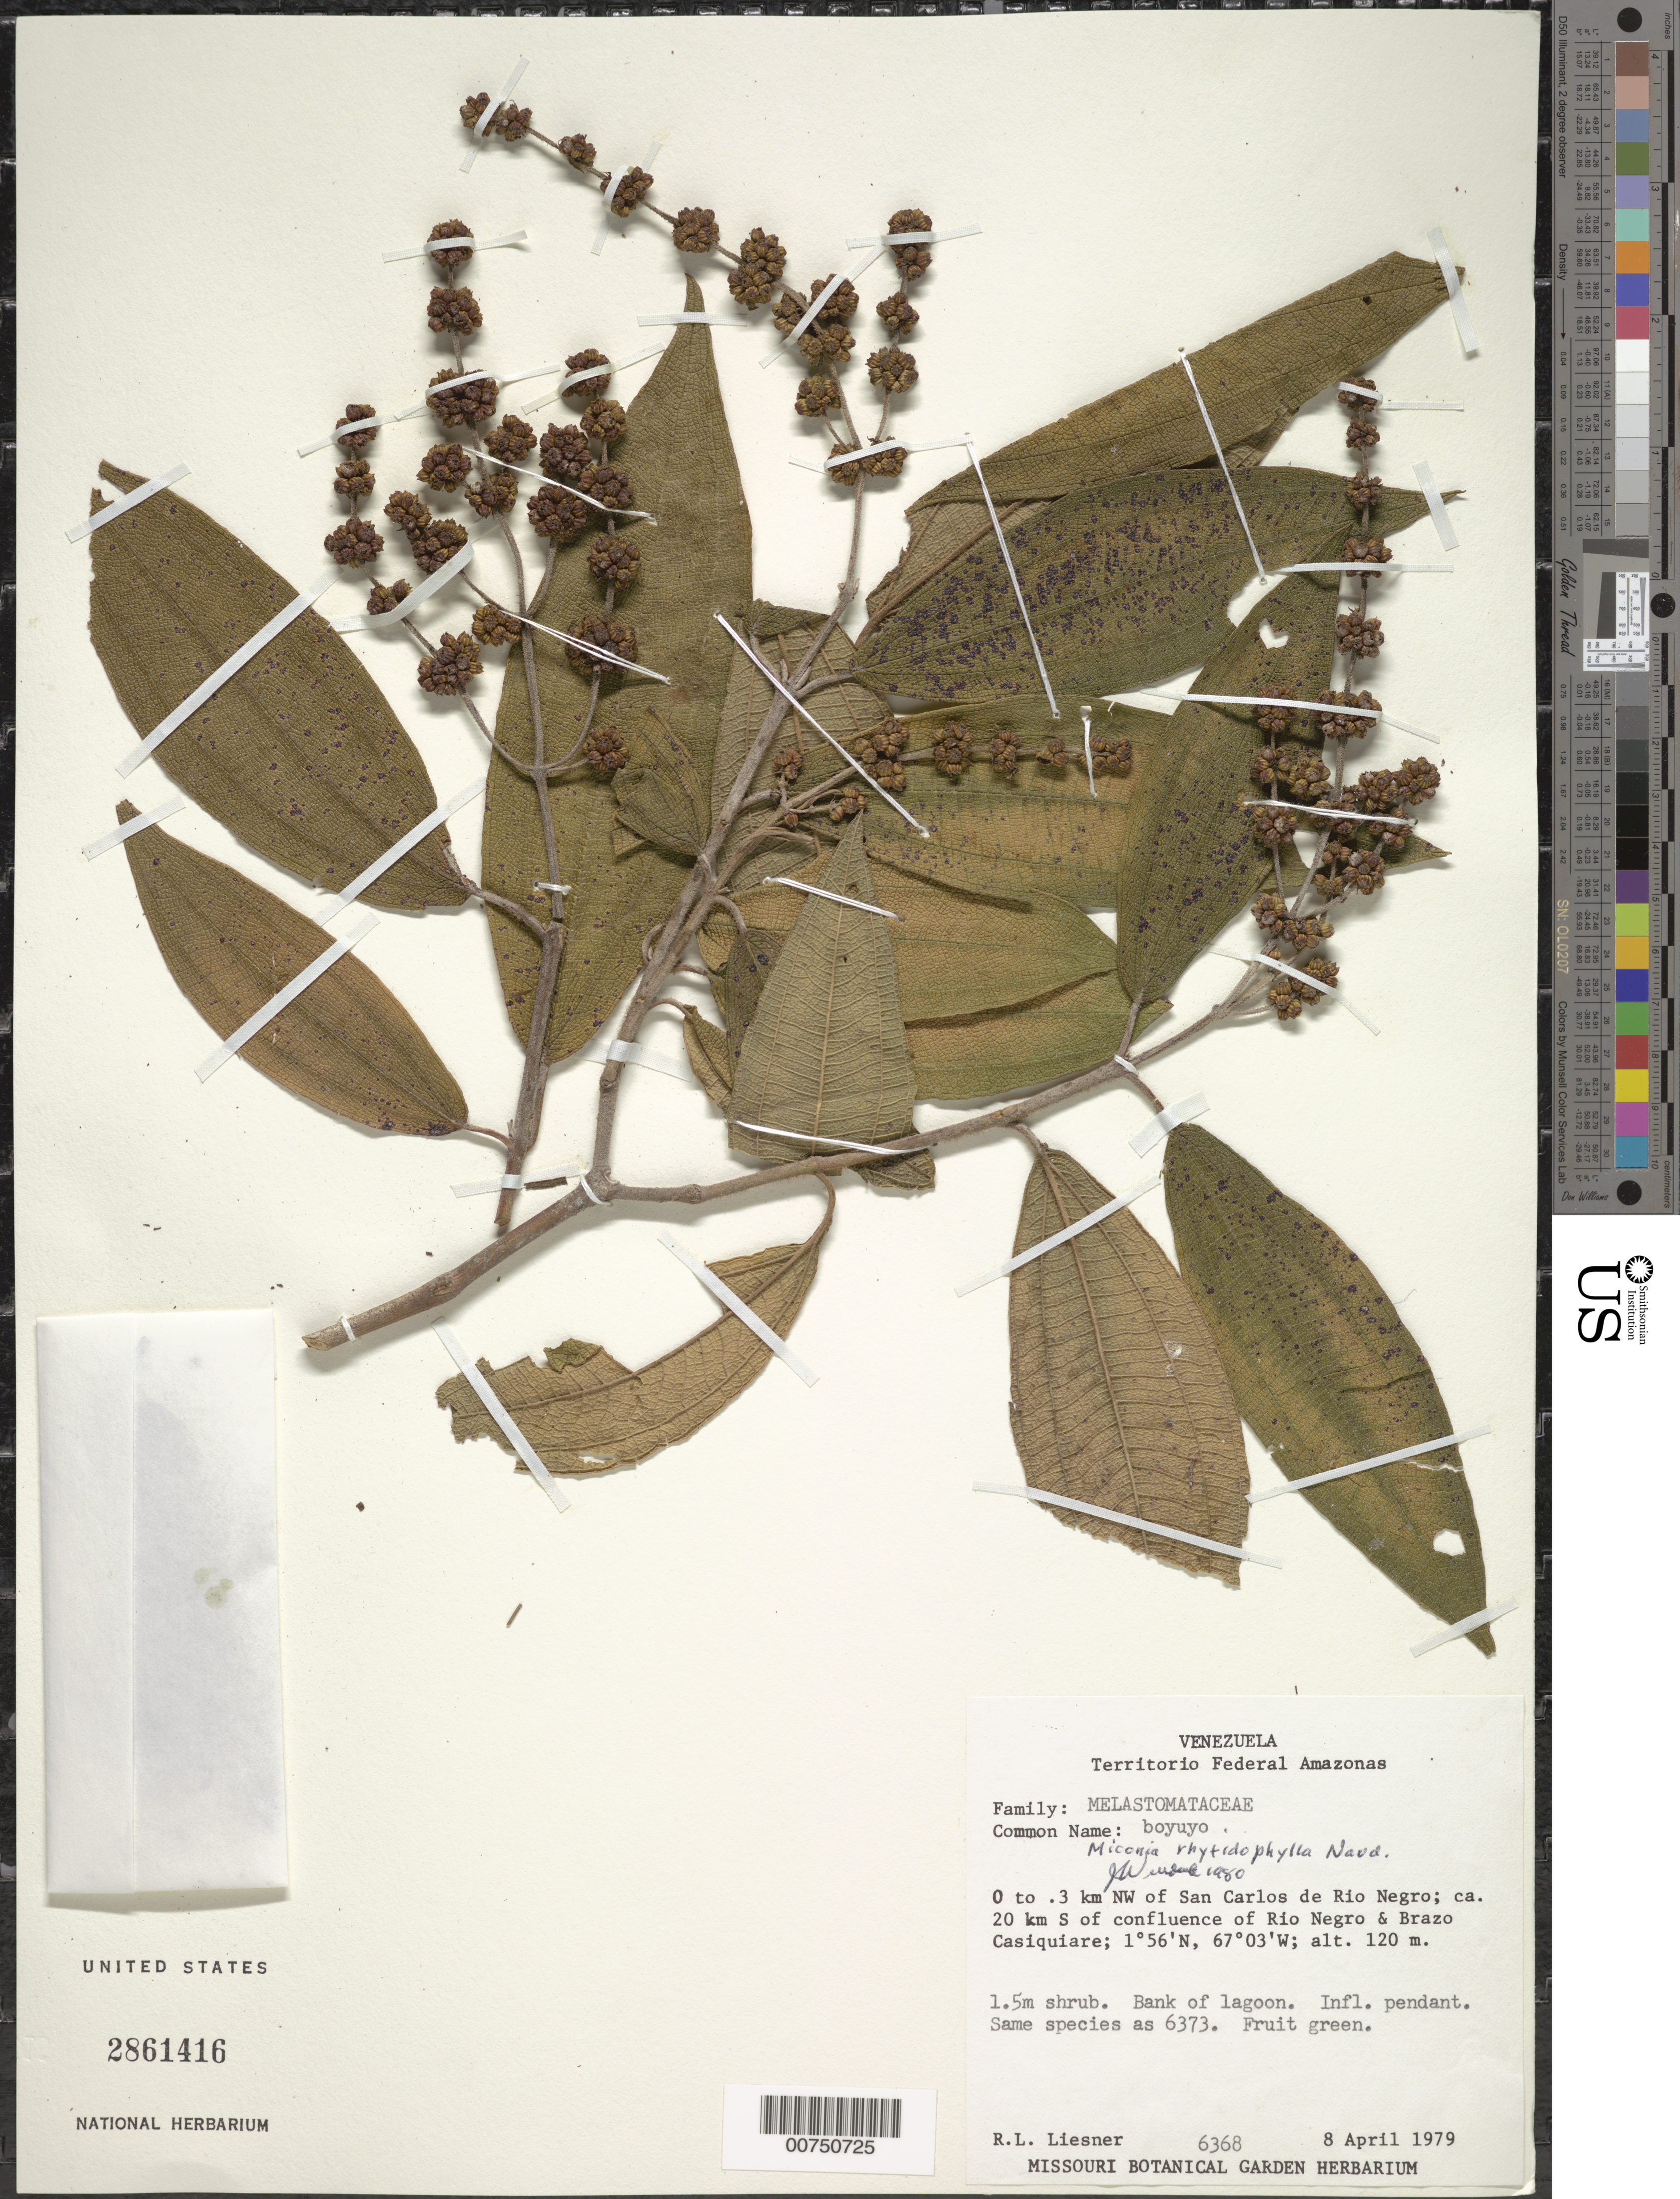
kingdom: Plantae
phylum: Tracheophyta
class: Magnoliopsida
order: Myrtales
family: Melastomataceae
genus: Miconia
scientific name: Miconia rhytidophylla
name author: Naudin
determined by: Wurdack, John J., (US), US (UNITED STATES)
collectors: R. L. Liesner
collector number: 6368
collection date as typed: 8-Apr-79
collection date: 1979-04-08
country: Venezuela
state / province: Amazonas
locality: San Carlos de Río Negro, 0-0.3 km NW of; ca 20 km S of confluence of Río Negro and Brazo Casiquiare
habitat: Bank of lagoon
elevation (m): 120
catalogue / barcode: US 2861416